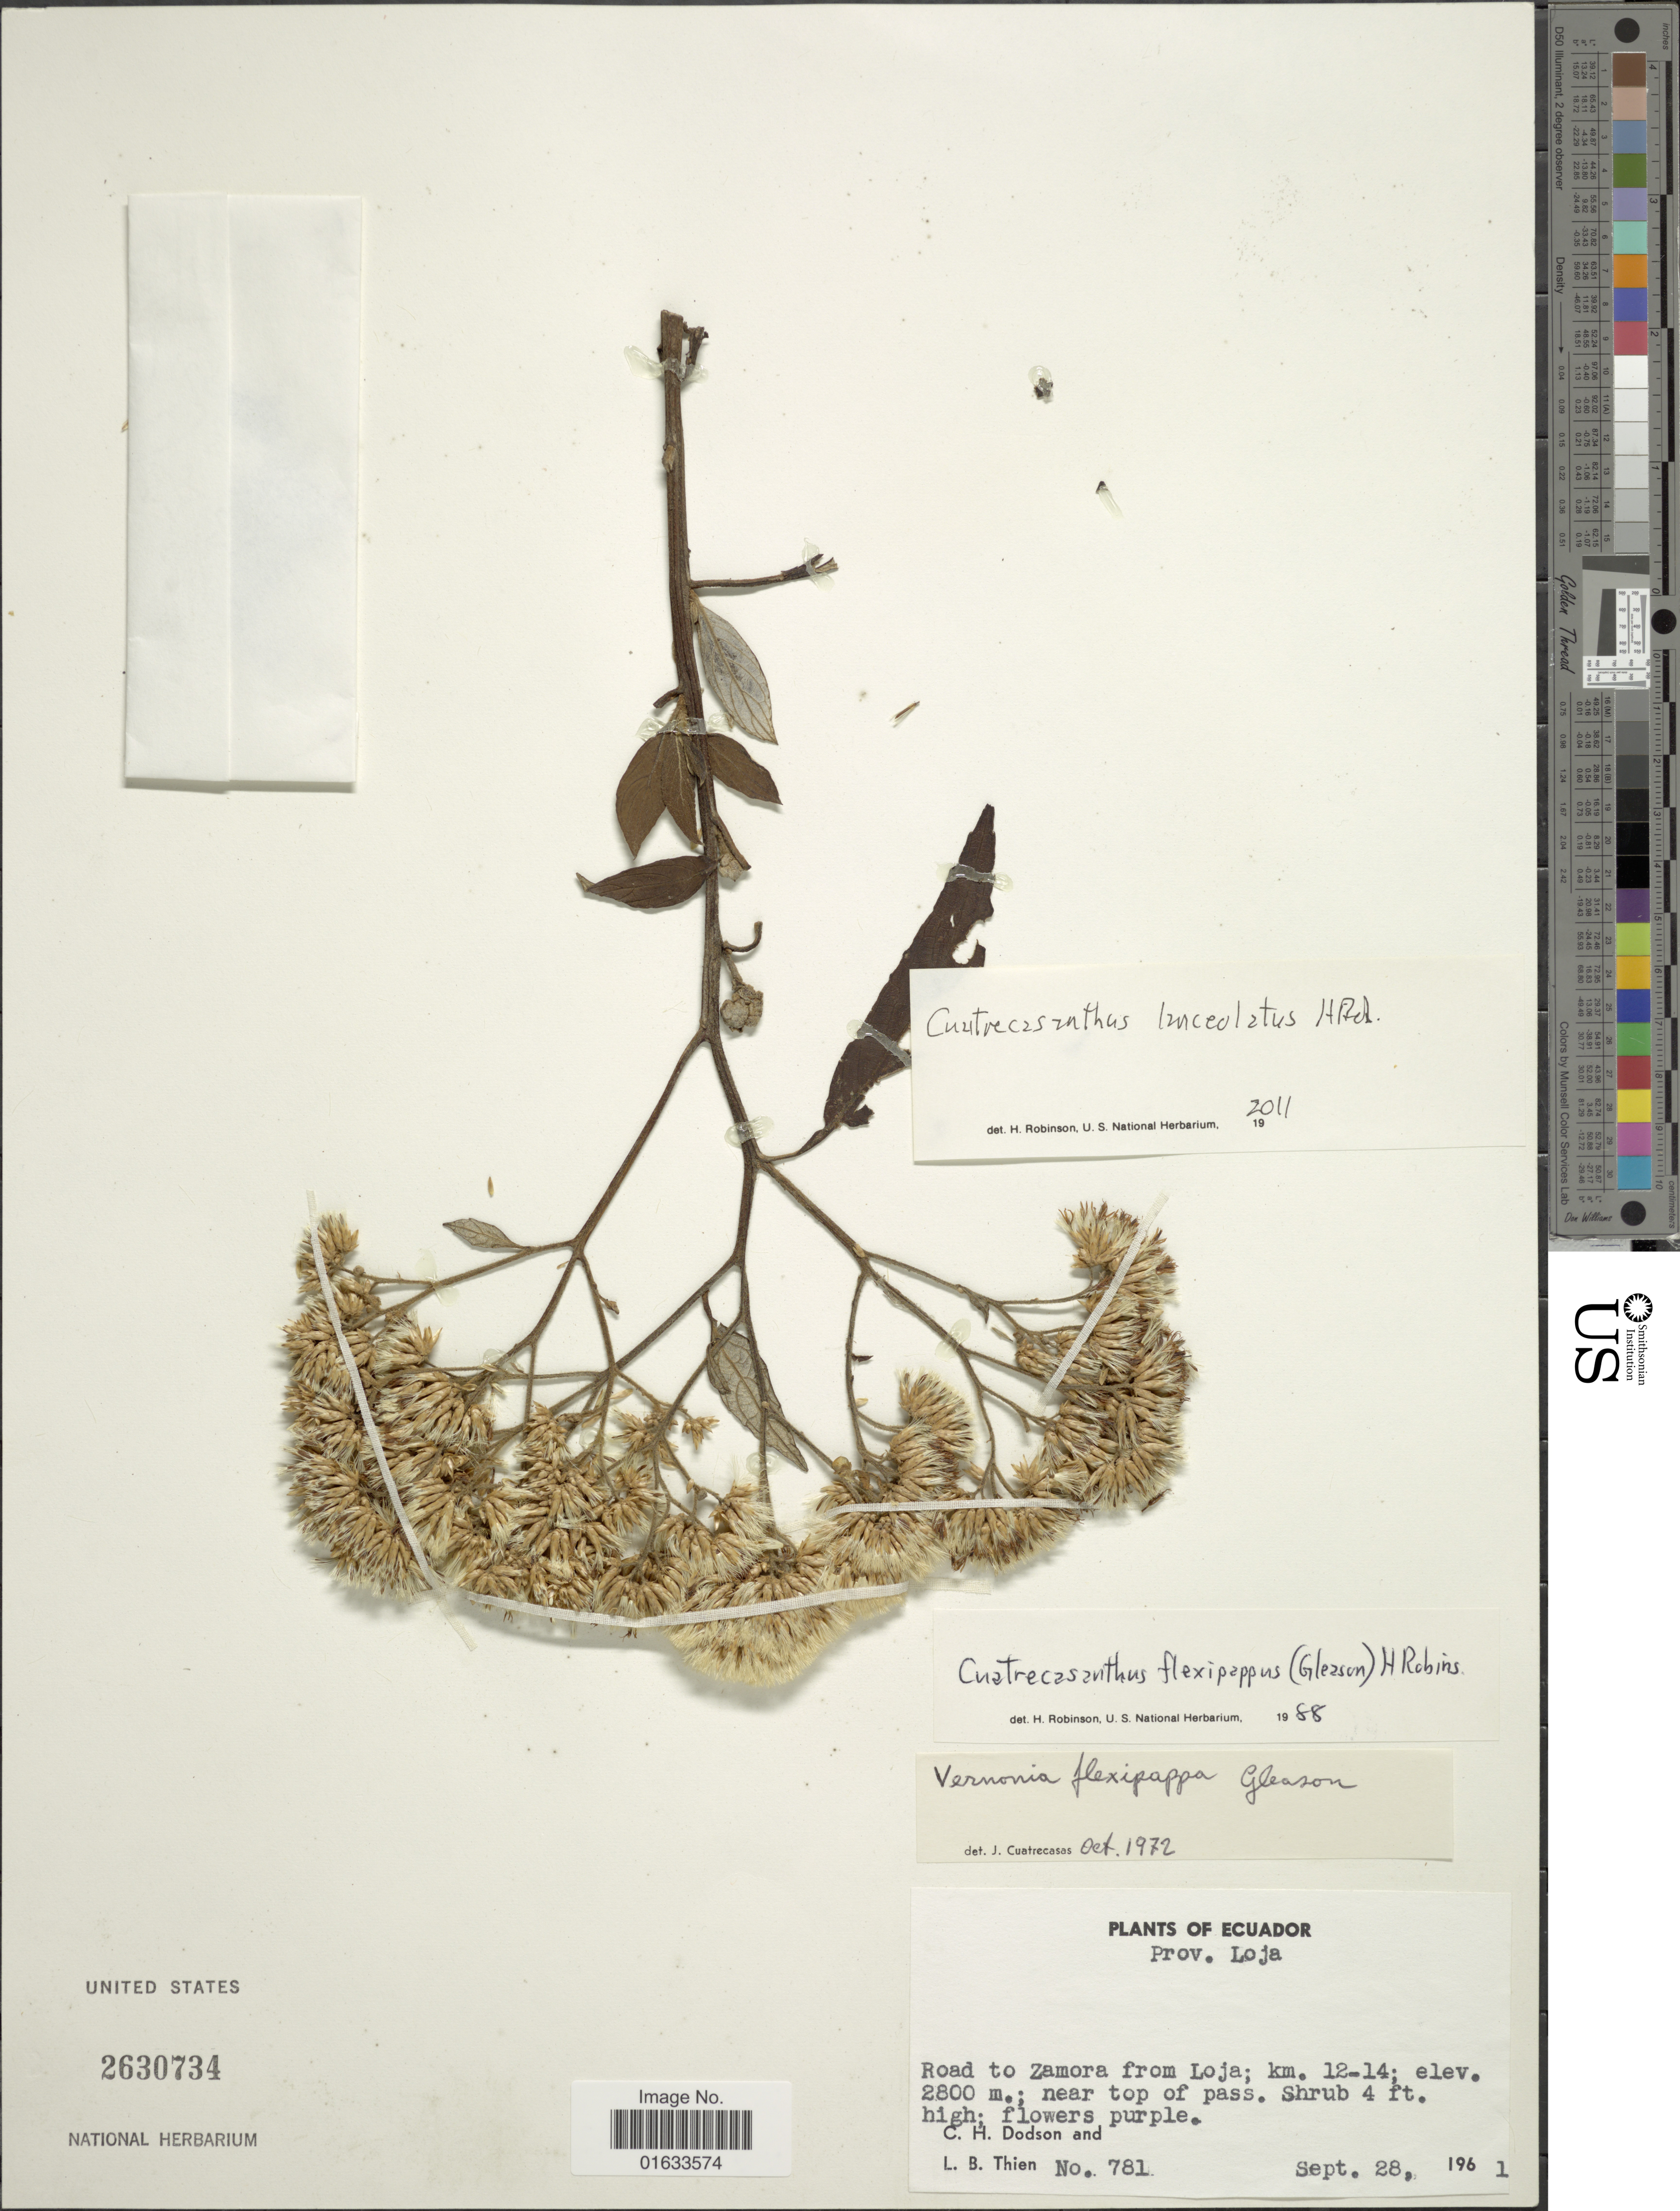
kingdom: Plantae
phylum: Tracheophyta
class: Magnoliopsida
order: Asterales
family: Asteraceae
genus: Cuatrecasanthus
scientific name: Cuatrecasanthus lanceolatus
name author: H. Rob. & V.A. Funk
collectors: C. H. Dodson & L. Thien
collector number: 781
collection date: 1961-09-28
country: Ecuador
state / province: Loja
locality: Prov. Loja. Road to Zamora from Loja; km. 12-14.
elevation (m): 2800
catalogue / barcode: US 2630734